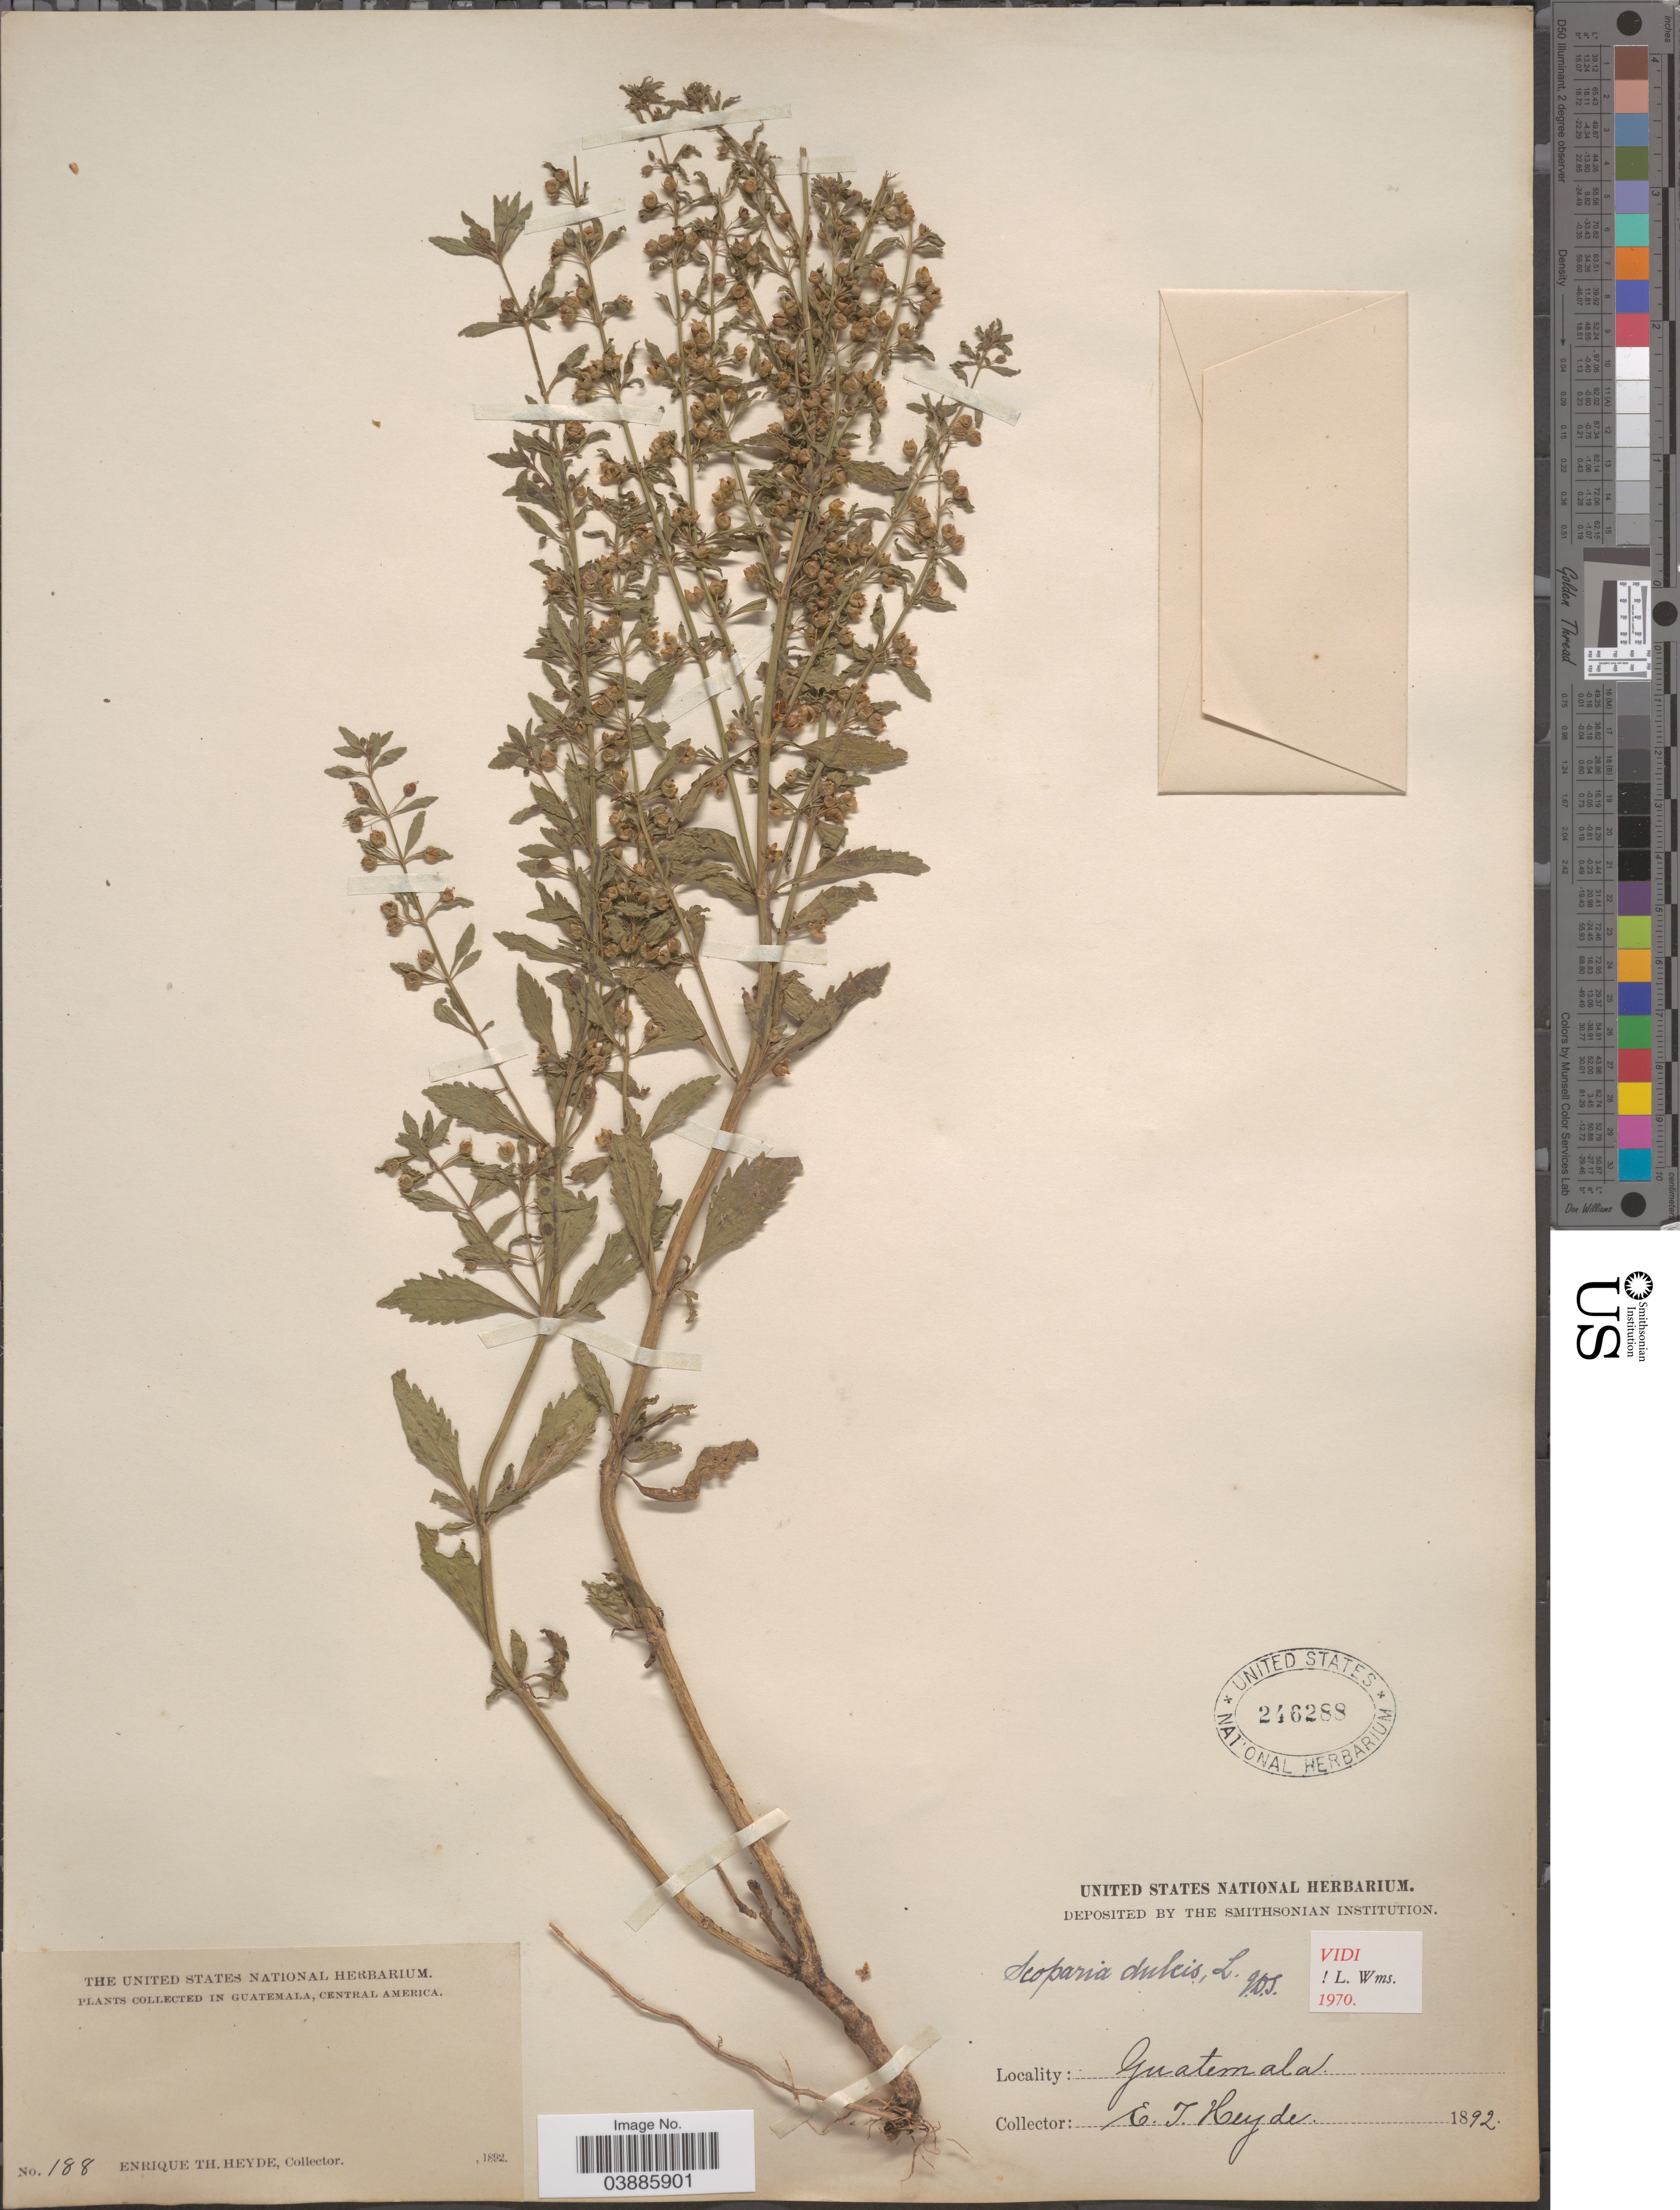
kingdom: Plantae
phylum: Tracheophyta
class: Magnoliopsida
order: Lamiales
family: Plantaginaceae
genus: Scoparia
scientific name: Scoparia dulcis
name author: L.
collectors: E. T. Heyde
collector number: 188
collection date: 1892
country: Guatemala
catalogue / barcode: US 246288